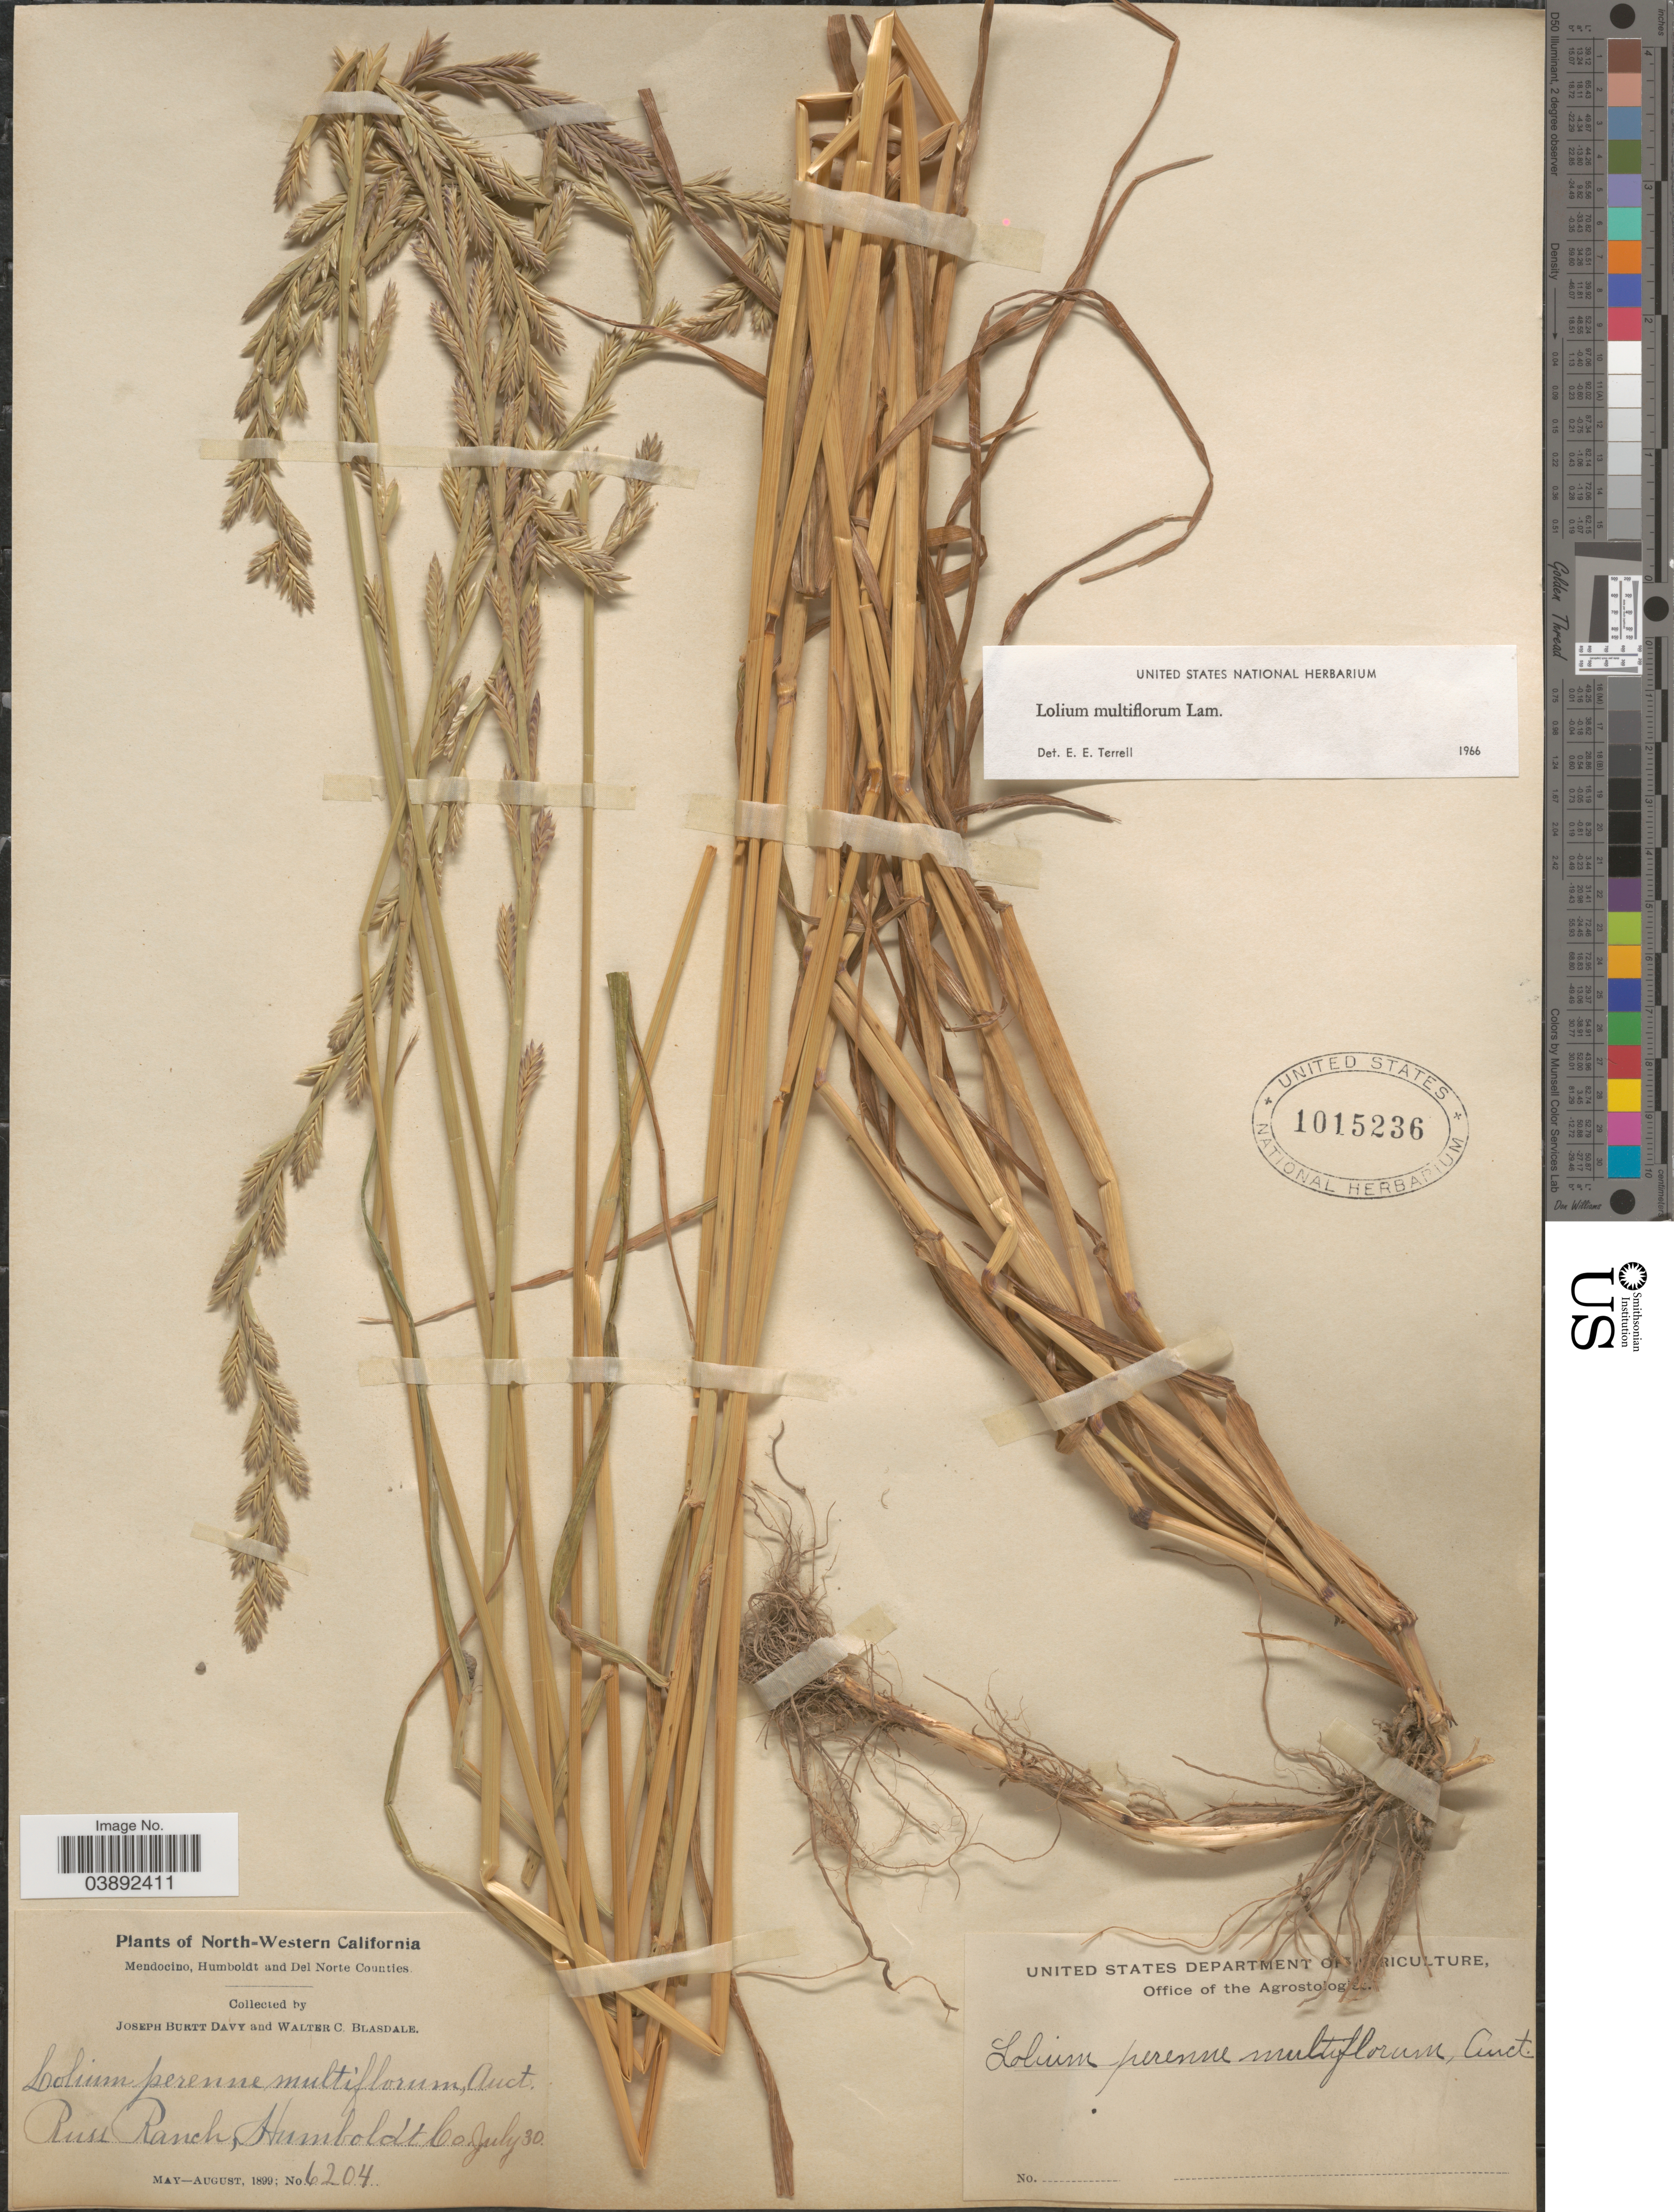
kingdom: Plantae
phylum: Tracheophyta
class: Liliopsida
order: Poales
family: Poaceae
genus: Lolium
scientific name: Lolium multiflorum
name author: Lam.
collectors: J. Burtt Davy & W. Blasdale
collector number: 6204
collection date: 1899-07-30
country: United States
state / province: California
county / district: Humboldt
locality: North-Western California. Russ Ranch, Humboldt Co.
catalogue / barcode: US 1015236